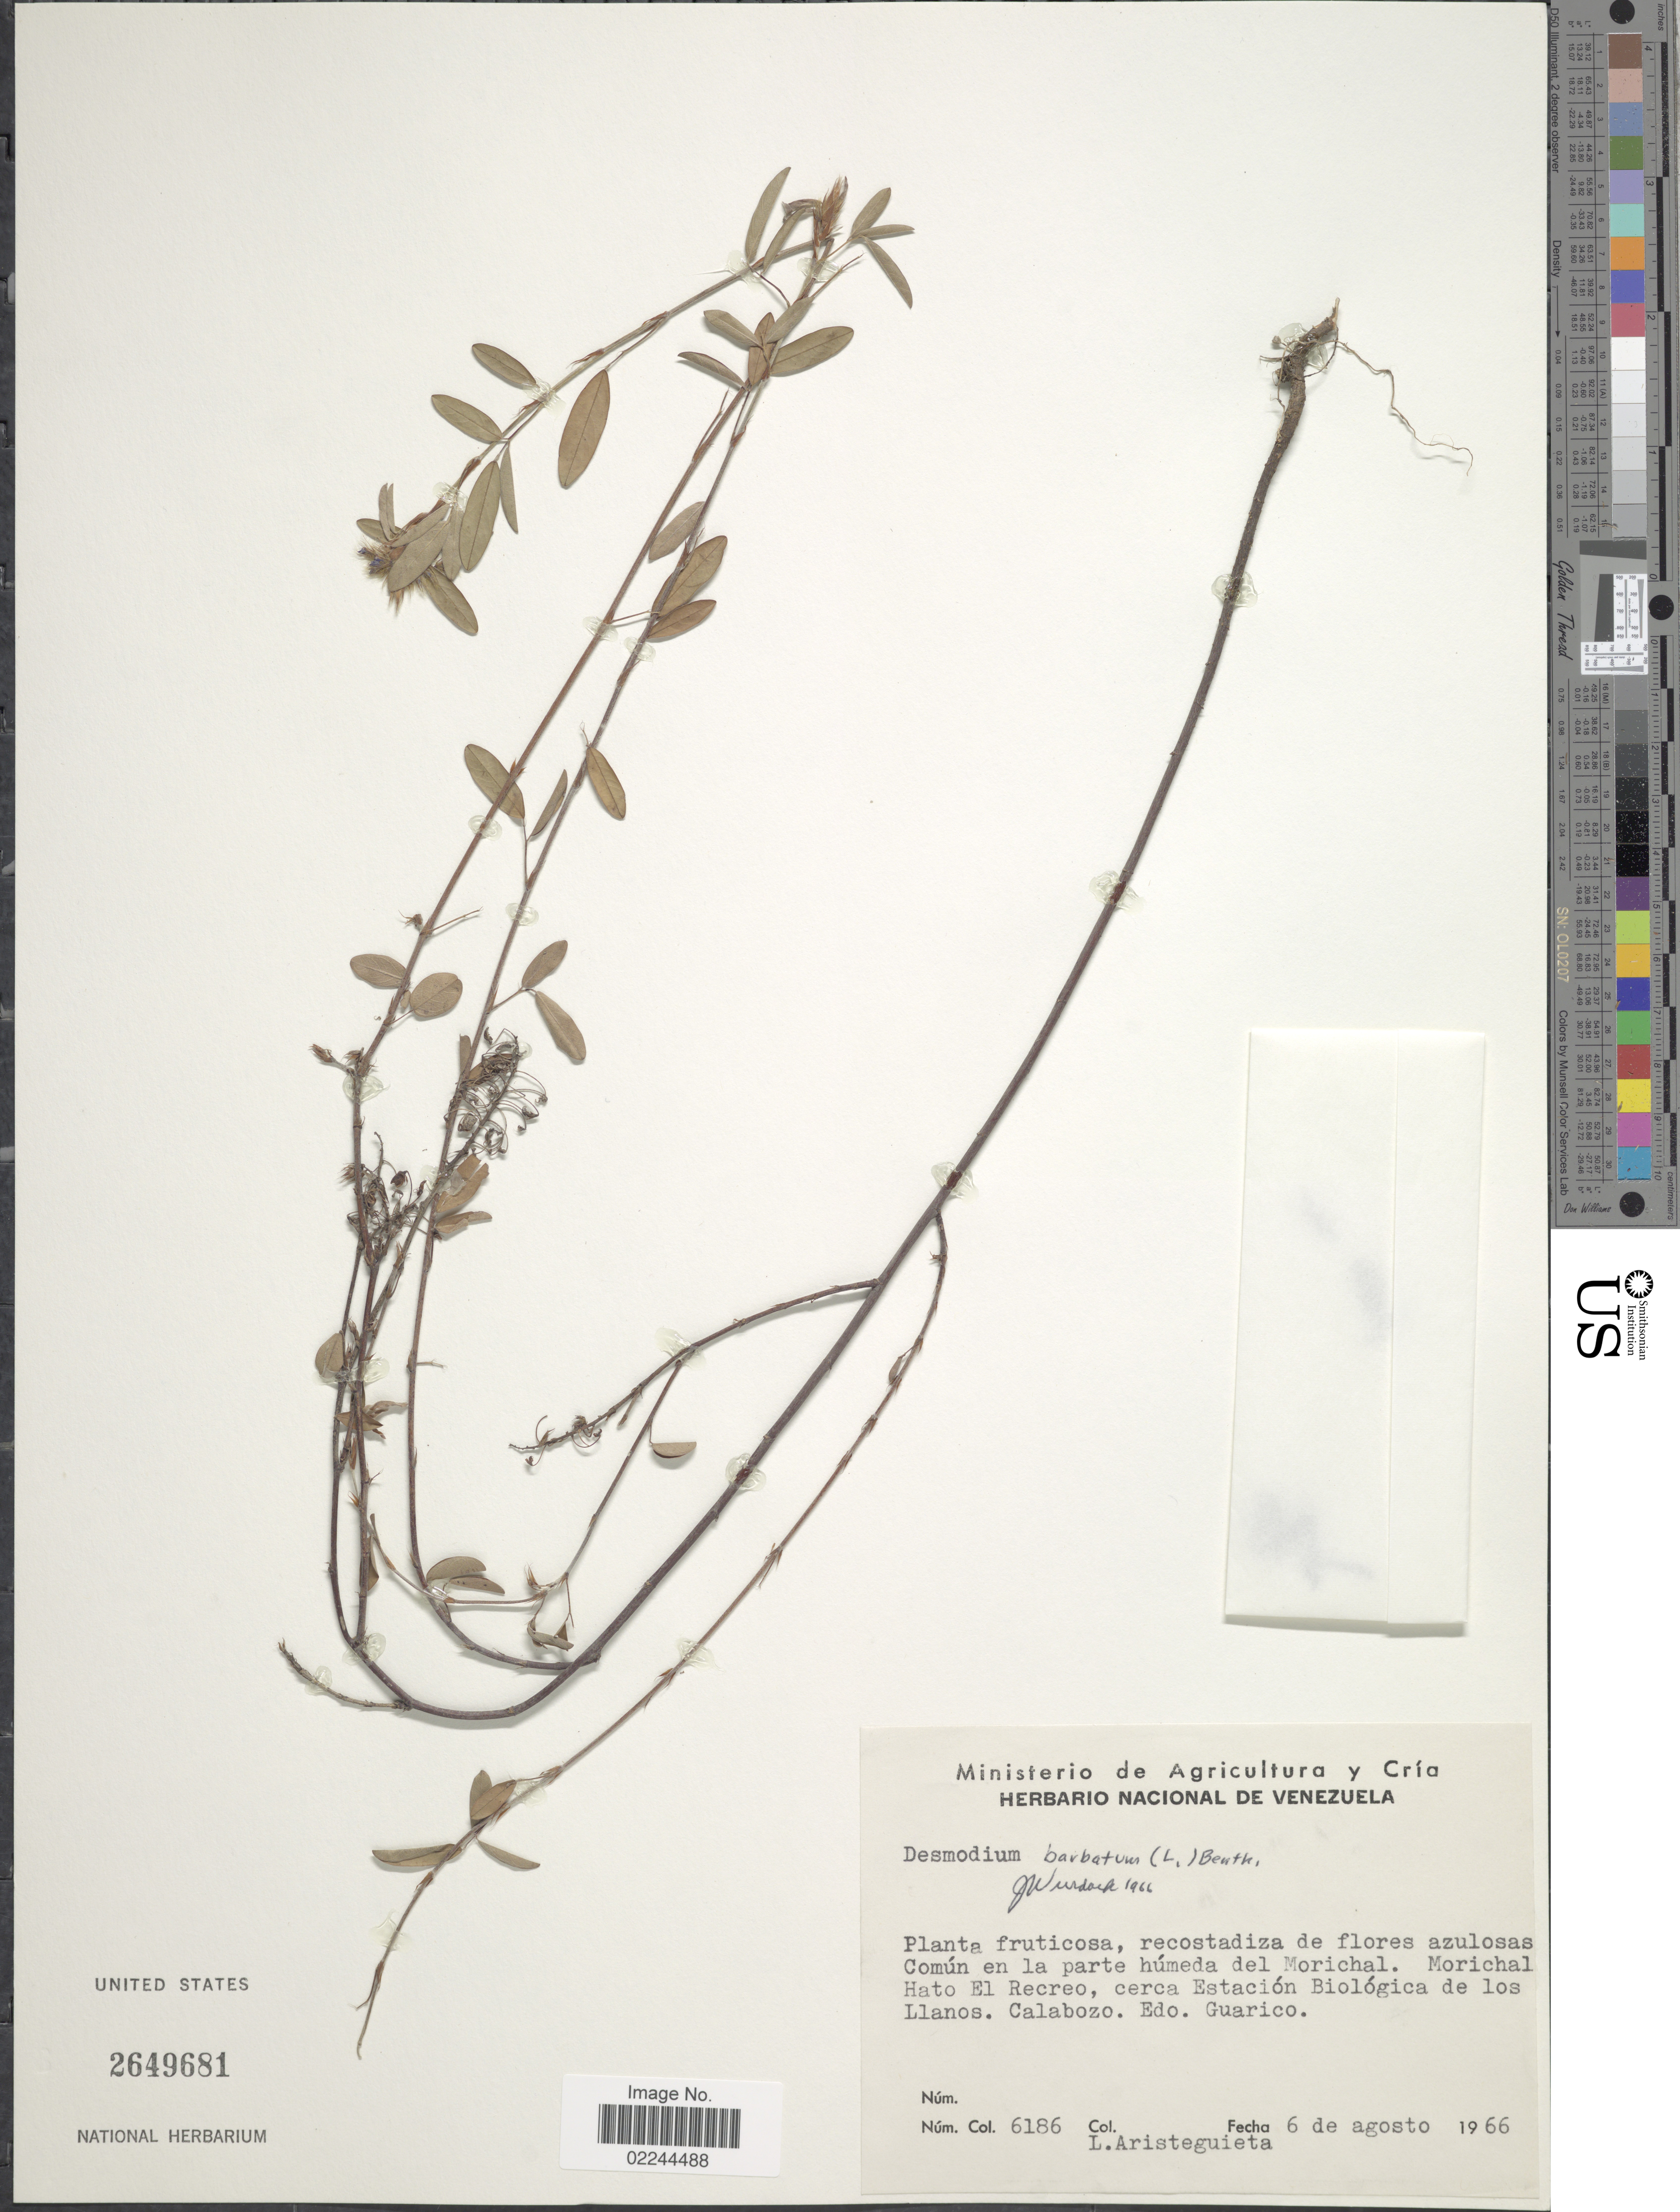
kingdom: Plantae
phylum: Tracheophyta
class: Magnoliopsida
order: Fabales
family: Fabaceae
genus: Grona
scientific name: Grona barbata var. barbata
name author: (L.) H. Ohashi & K. Ohashi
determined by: Strong, Mark T., (BOT), Smithsonian Institution - National Museum of Natural History (UNITED STATES)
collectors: L. Aristeguieta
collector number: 6186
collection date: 1966-08-06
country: Venezuela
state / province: Guárico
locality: Comun en la parte humeda del Morichal. Morichal Hato El Recreo, cerca Estacion Biologica de los Llanos. Calabozo. Edo. Guarico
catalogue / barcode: US 2649681